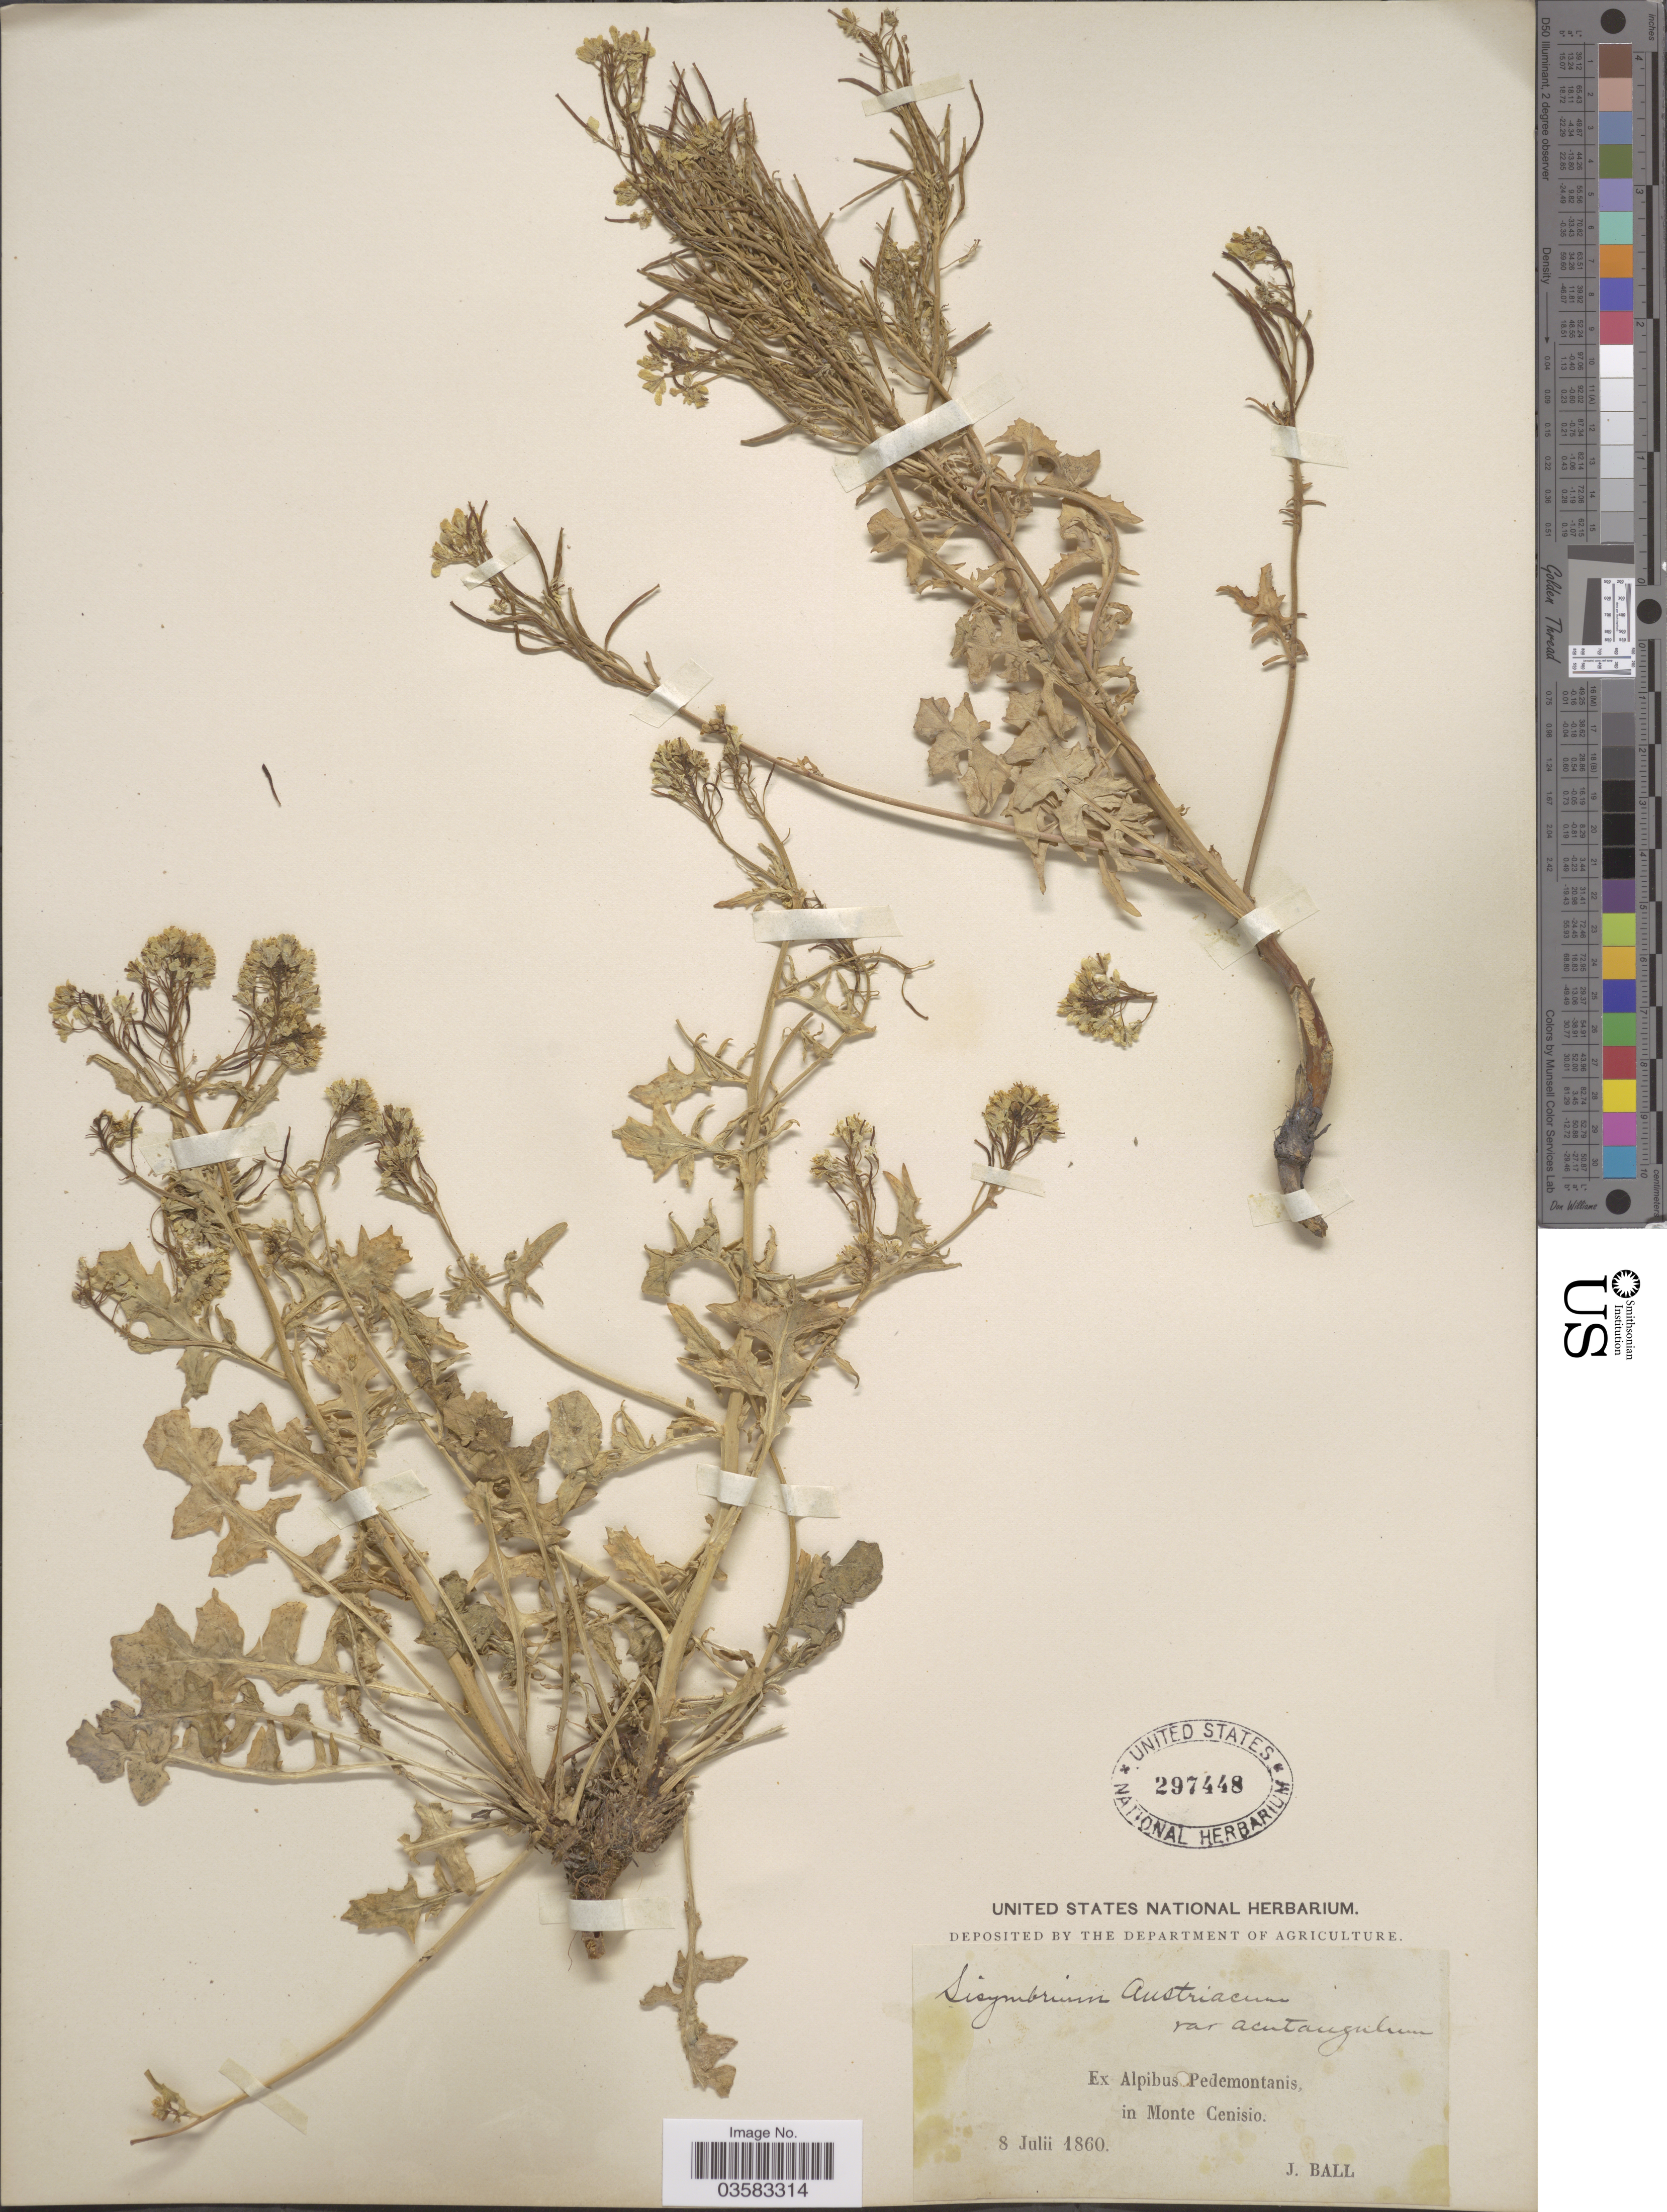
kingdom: Plantae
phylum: Tracheophyta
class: Magnoliopsida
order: Brassicales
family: Brassicaceae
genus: Sisymbrium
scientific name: Sisymbrium austriacum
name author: Jacq.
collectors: J. Ball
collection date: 1860-07-08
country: Italy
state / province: Piedmont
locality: Ex Alpibus Pedemontanis, in Monte Cenisio.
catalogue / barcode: US 297448